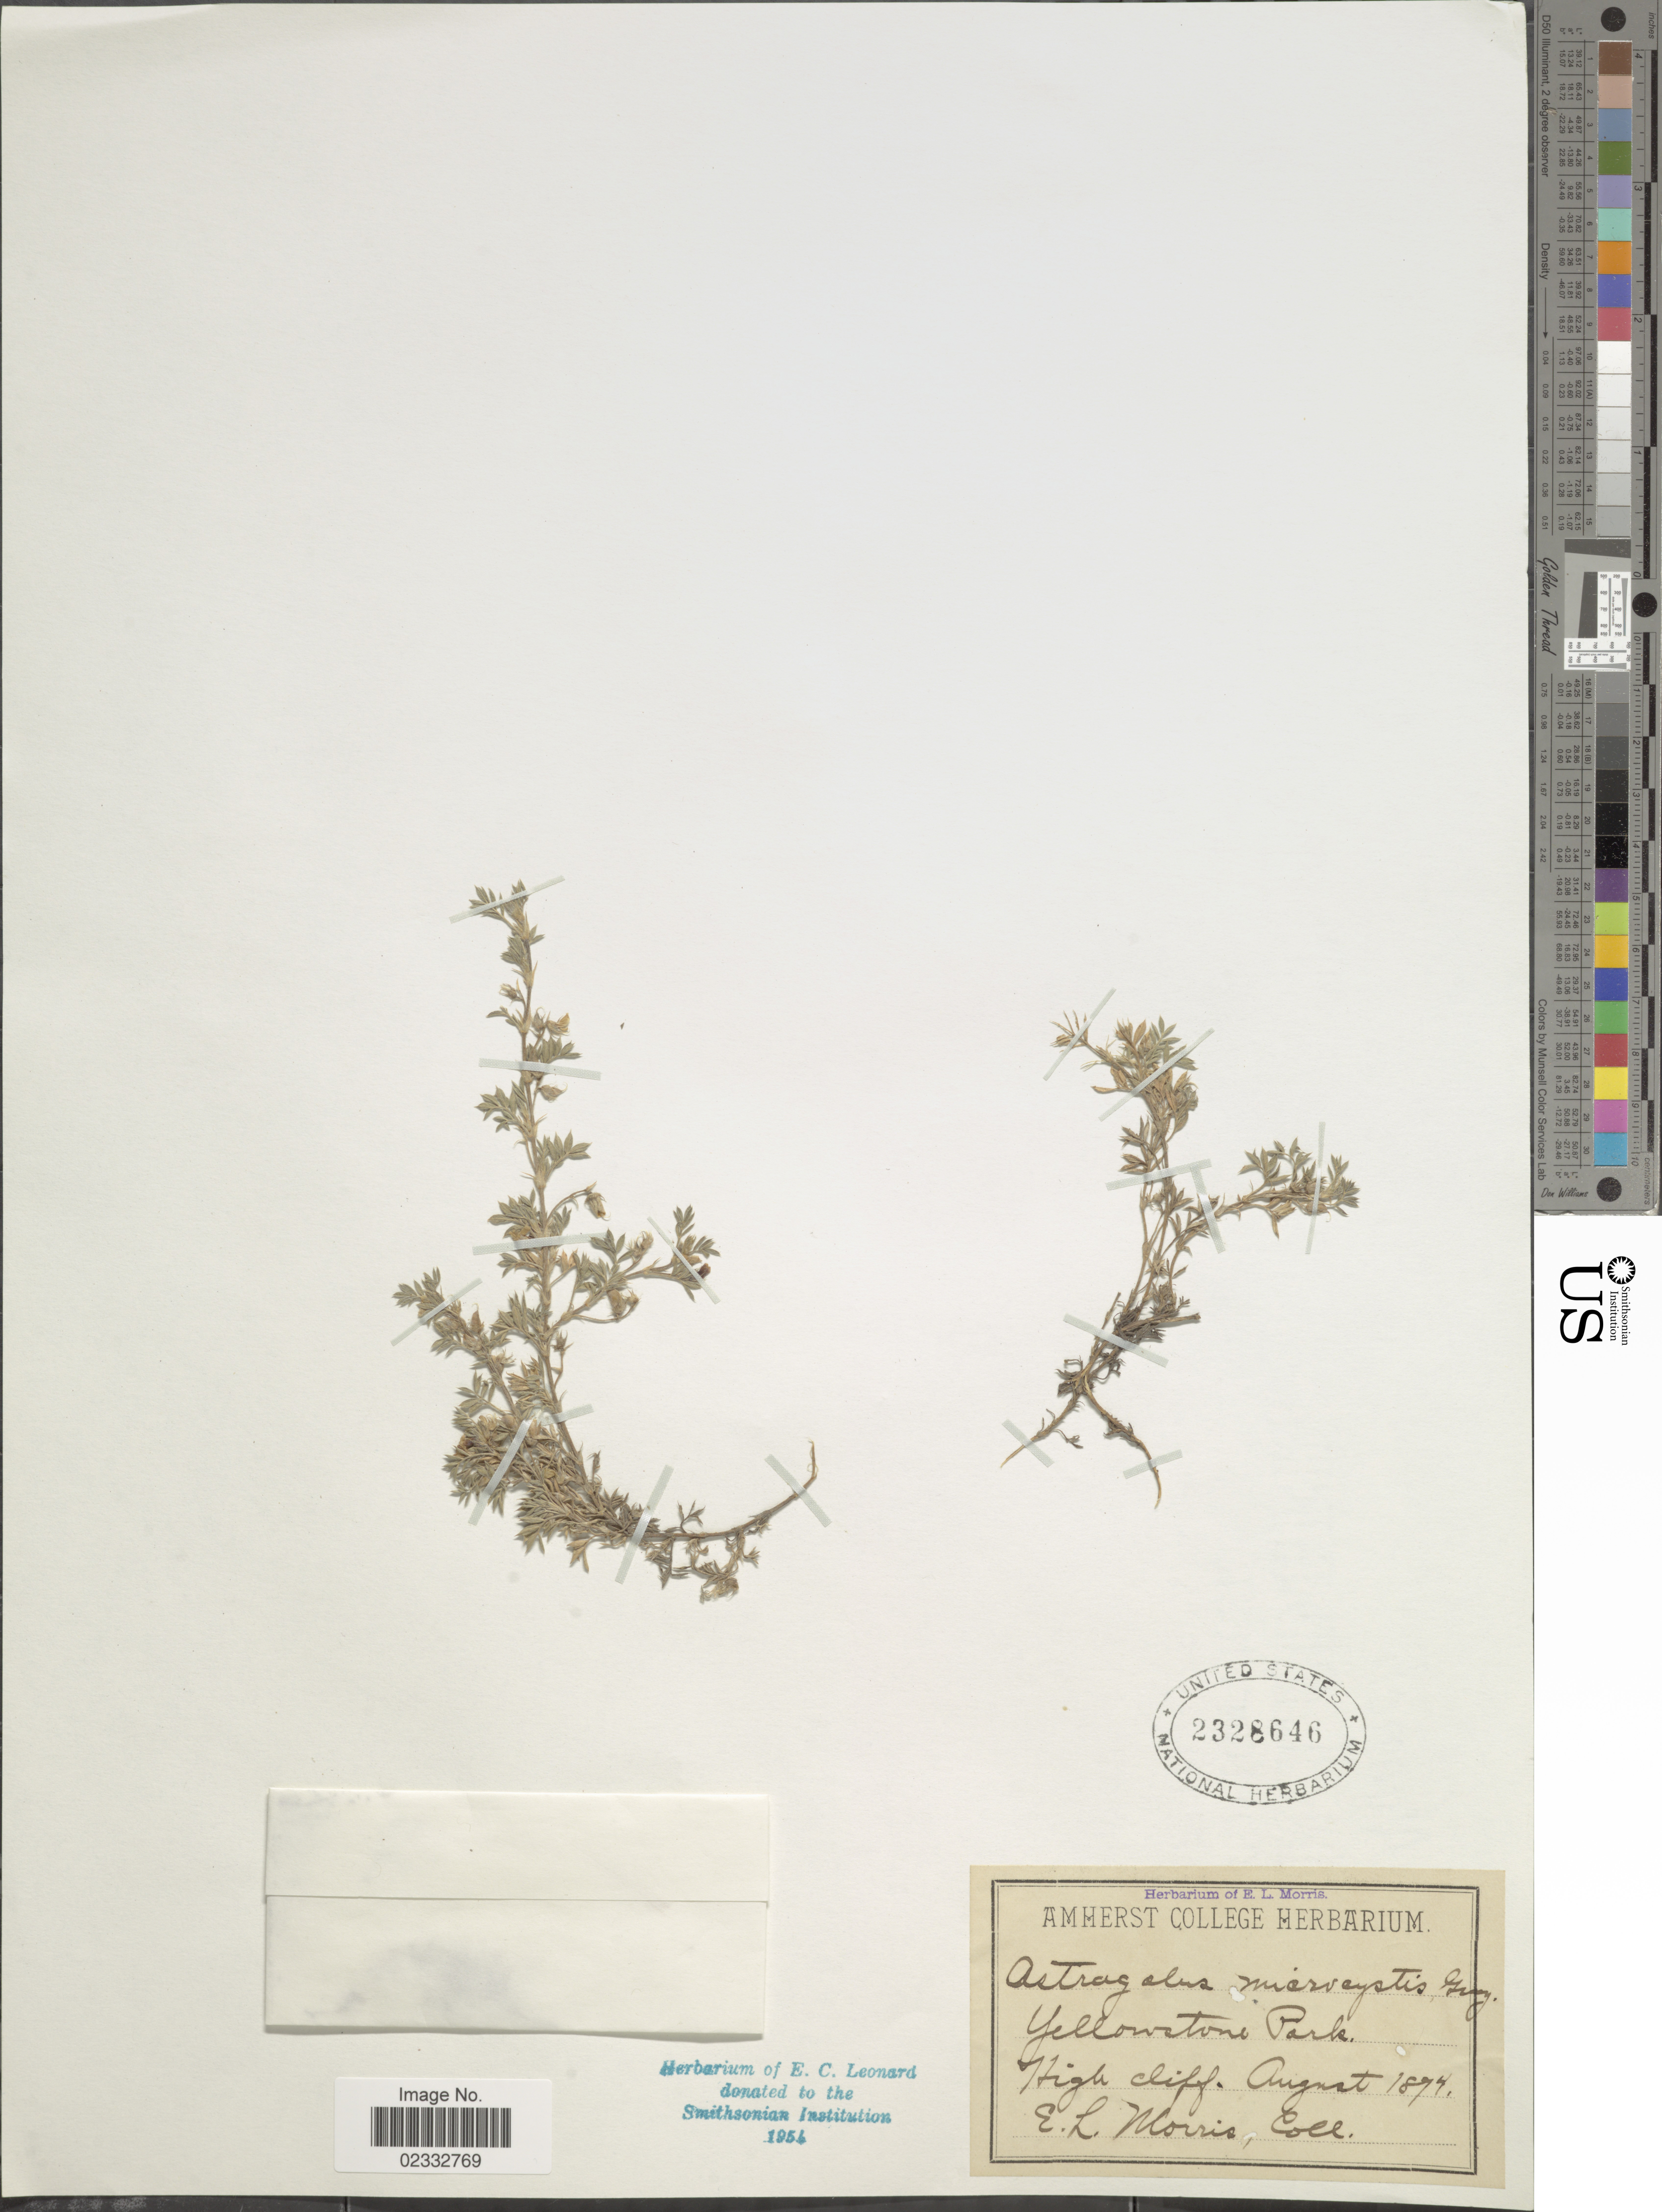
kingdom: Plantae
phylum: Tracheophyta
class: Magnoliopsida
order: Fabales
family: Fabaceae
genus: Astragalus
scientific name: Astragalus microcystis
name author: A. Gray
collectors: E. Morris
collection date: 1874-08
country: United States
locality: Yellowstone Park, high cliff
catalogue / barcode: US 2328646